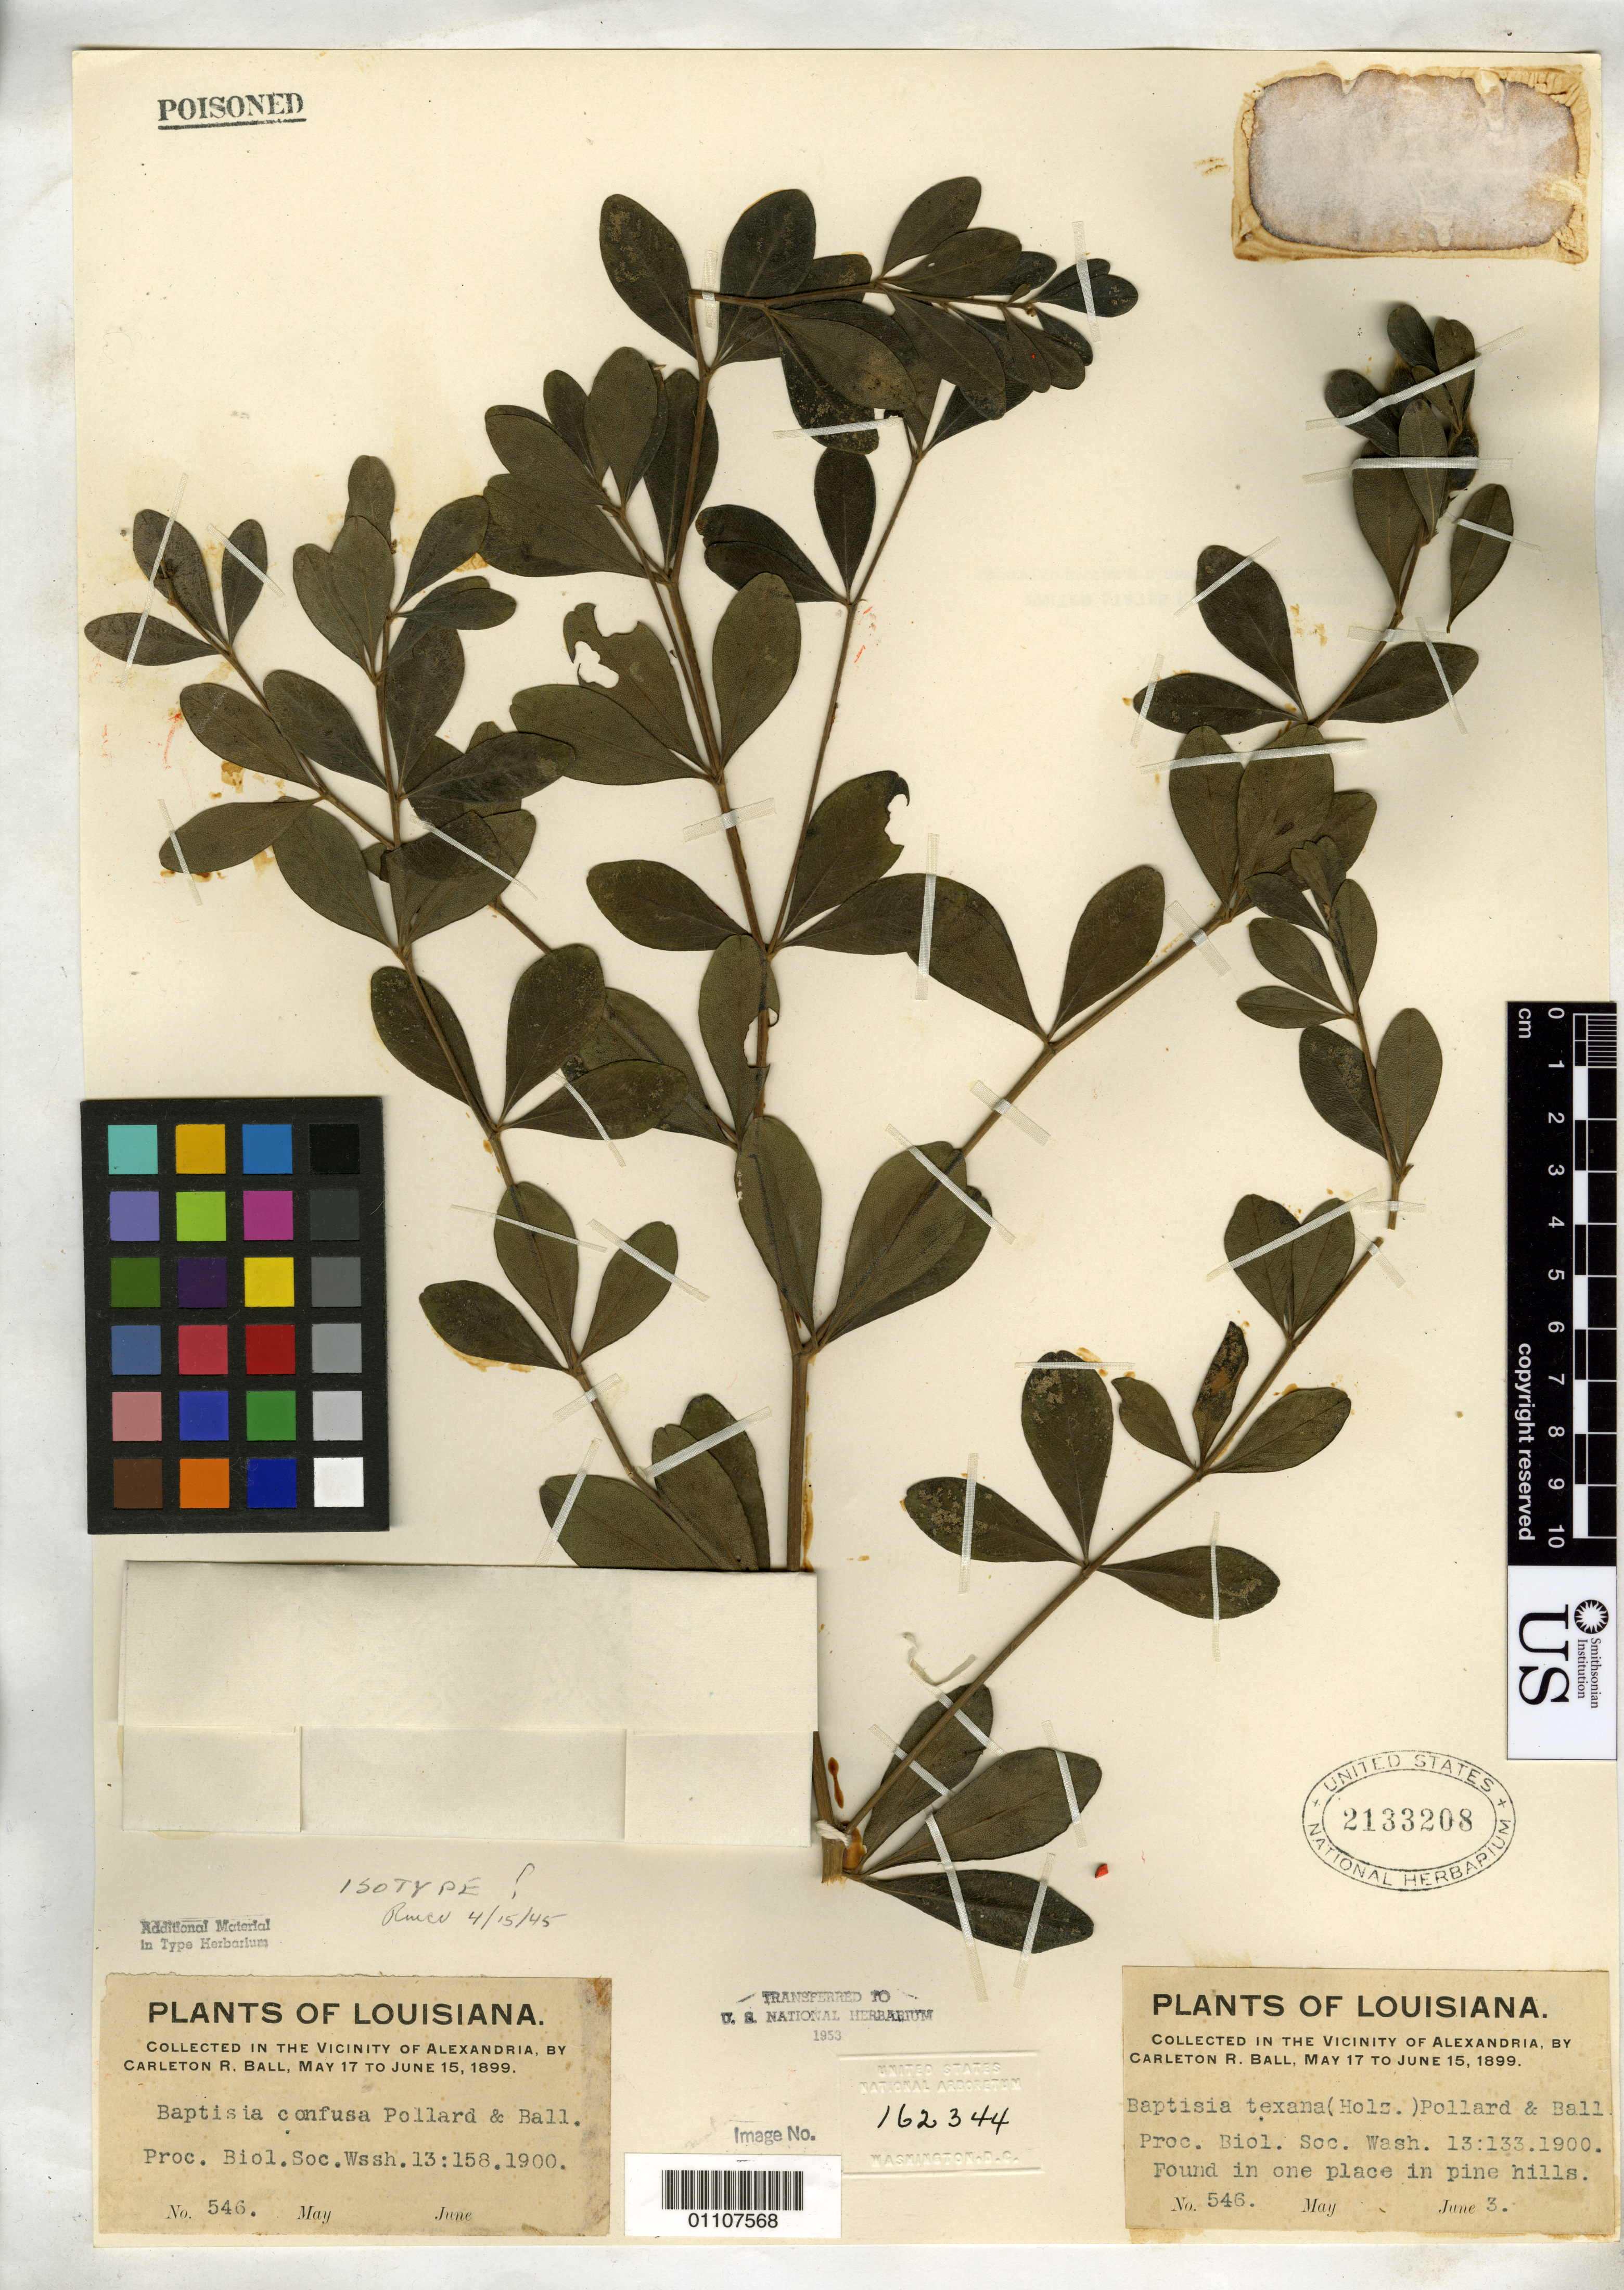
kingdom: Plantae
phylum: Tracheophyta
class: Magnoliopsida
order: Fabales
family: Fabaceae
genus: Baptisia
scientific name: Baptisia nuttalliana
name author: Small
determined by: Boggan, J. K., (US), NMNH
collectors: C. R. Ball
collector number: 546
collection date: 1899-05-17/1899-06-15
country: United States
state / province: Louisiana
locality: Vicinity of Alexandria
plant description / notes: Ball 546 is erroneously cited by Larisey (1940, Ann. Missouri Bot. Gard. 27: 152) as the "type" of Baptisia confusa Pollard & C.R. Ball (1900) but that name is an explicit nom. nov. replacing Baptisia texana (Holz.) Pollard & C.R. Ball (1900), nom. illeg. (non Baptisia texana Buckey, 1861) and Baptisia lanceolata var. texana Holz. (1893), non B. texana Buckley (1861) [type = Nealley 73, holotype at US].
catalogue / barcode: US 2133208